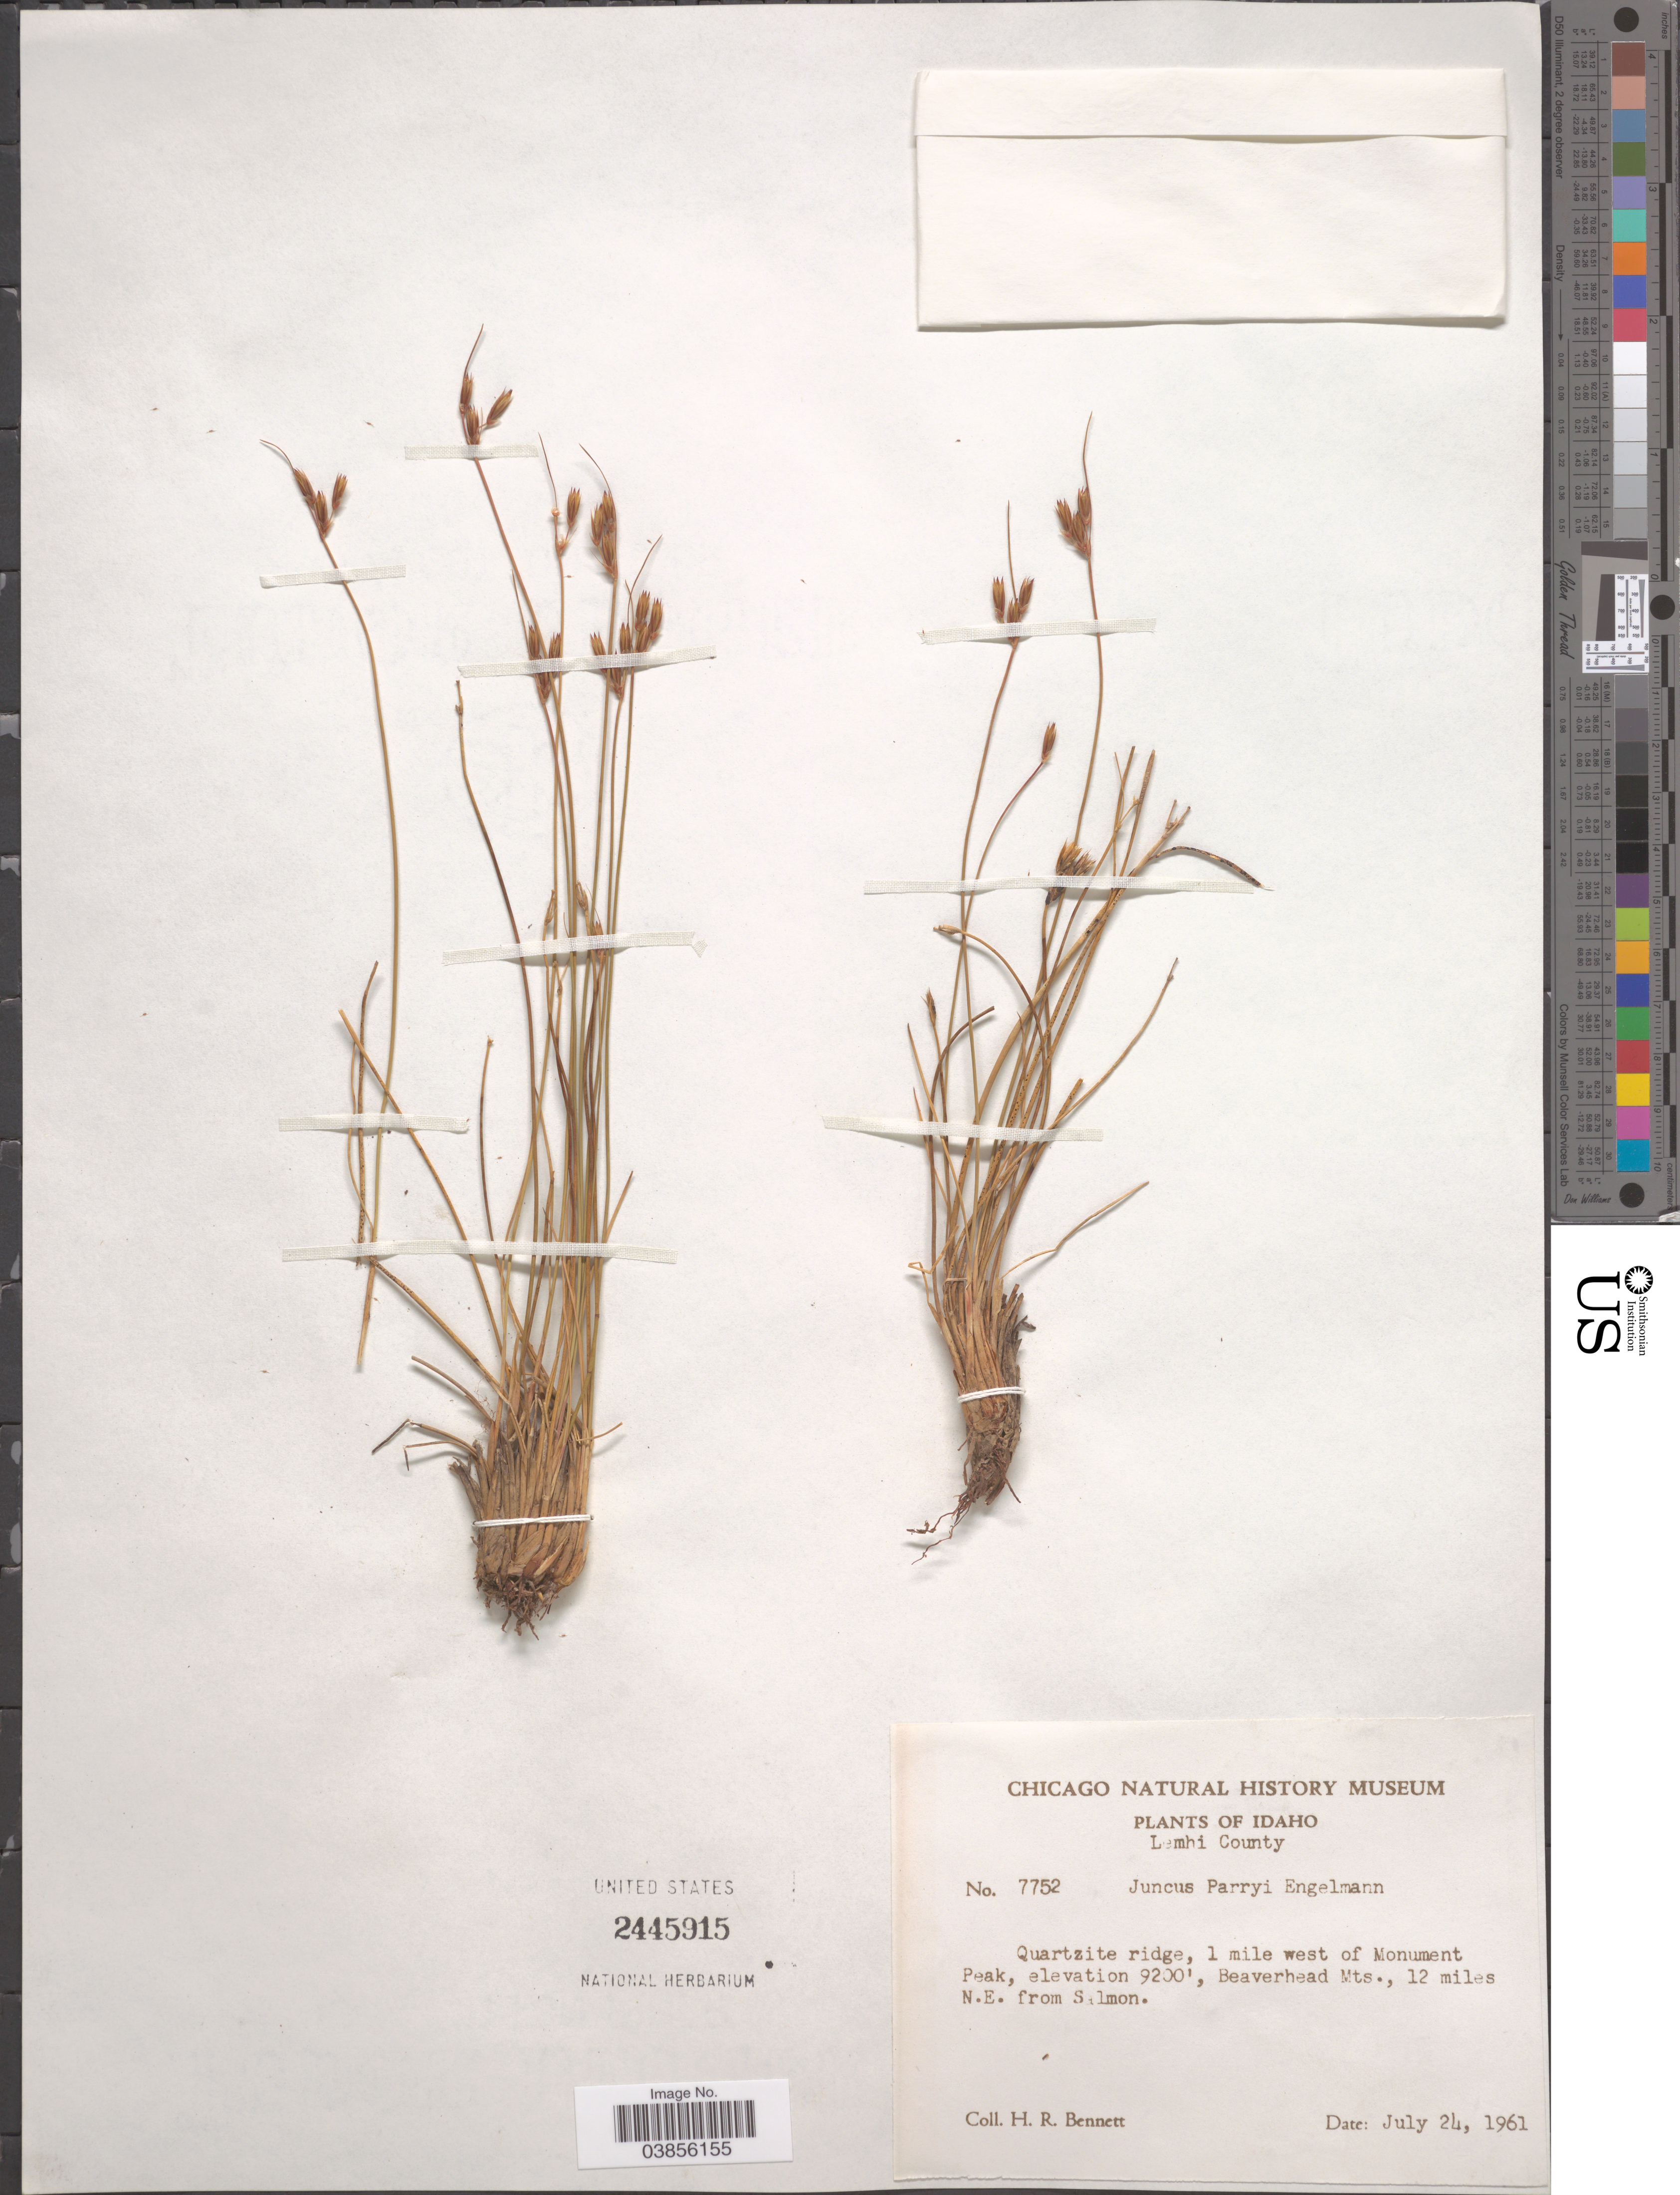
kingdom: Plantae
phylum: Tracheophyta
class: Liliopsida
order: Poales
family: Juncaceae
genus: Juncus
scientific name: Juncus parryi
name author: Engelm.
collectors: H. R. Bennett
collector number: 7752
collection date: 1961-07-24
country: United States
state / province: Idaho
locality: Lemhi County. Quartzite ridge, 1 mile west of Monument Peak, Beaverhead Mts. 12 miles N.E. from Salmon.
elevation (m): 2804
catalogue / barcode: US 2445915